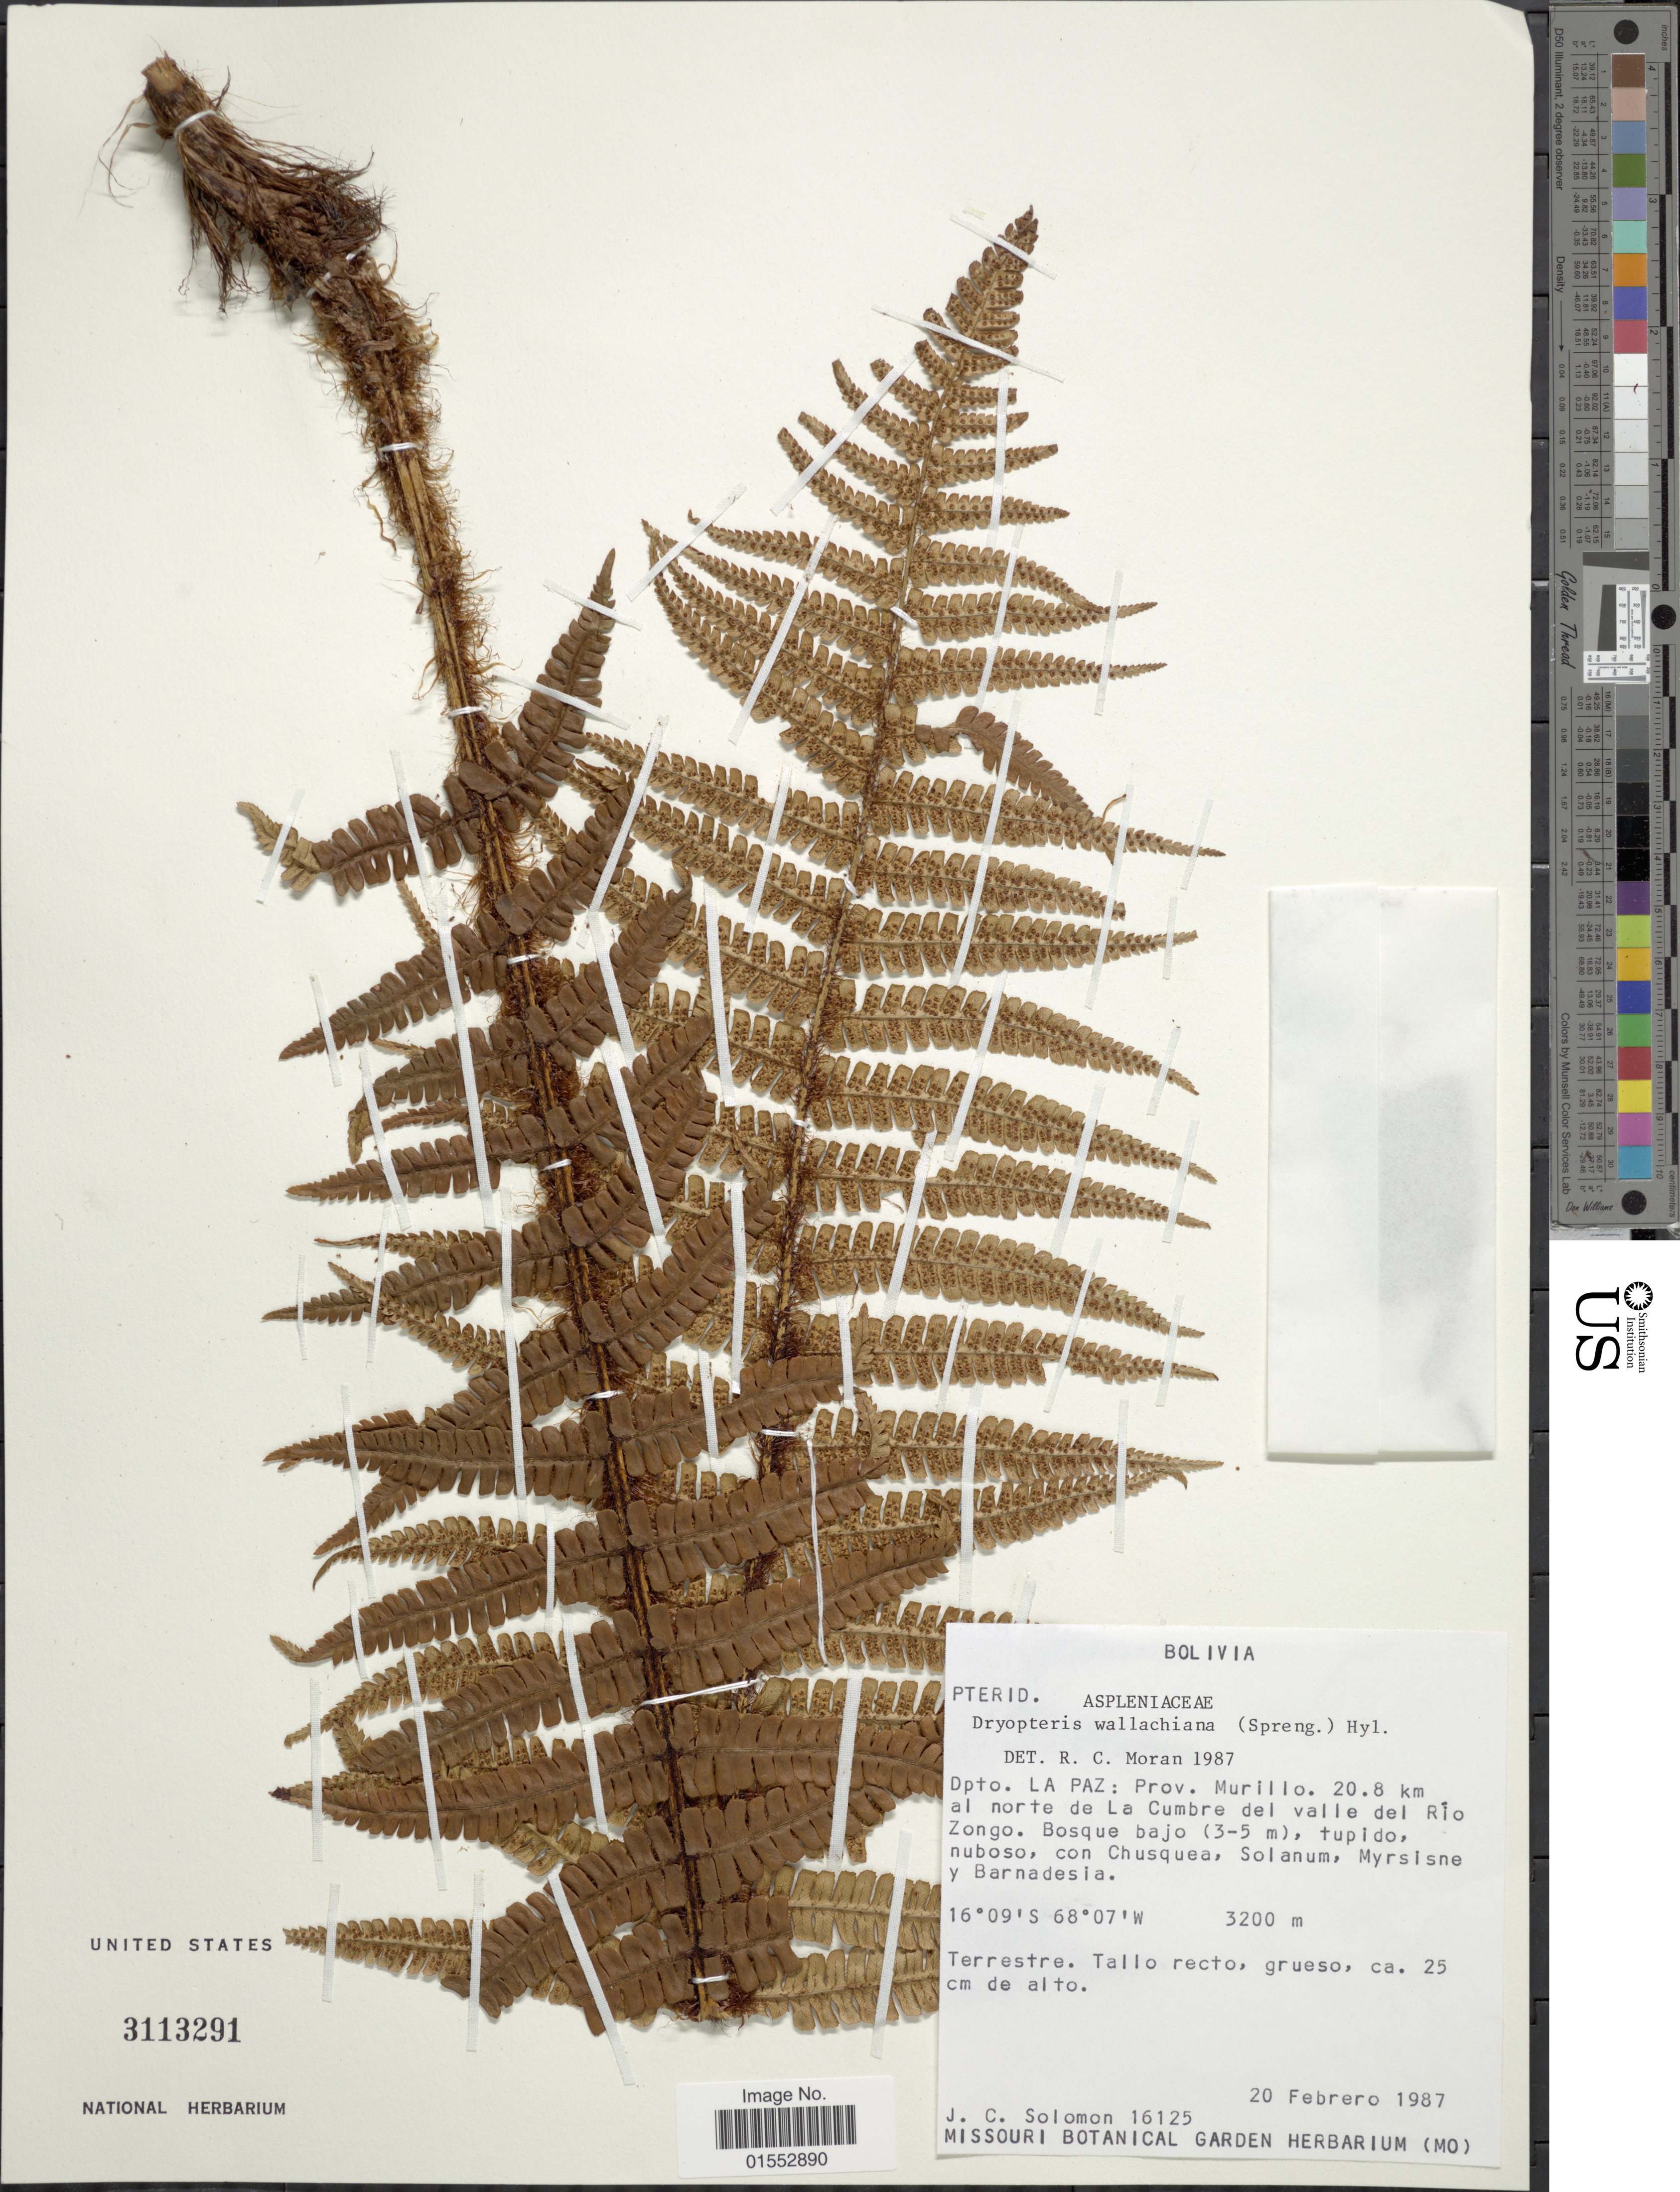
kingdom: Plantae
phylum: Tracheophyta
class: Polypodiopsida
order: Polypodiales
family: Dryopteridaceae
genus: Dryopteris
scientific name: Dryopteris wallichiana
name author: (Spreng.) Hyl.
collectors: J. C. Solomon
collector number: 16125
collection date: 1987-02-20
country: Bolivia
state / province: La Paz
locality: Dpto. La Paz: Prov. Murillo, 20.8 km al norte de La Cumbre del valle del Rio Zongo.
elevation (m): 3200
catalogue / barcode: US 3113291